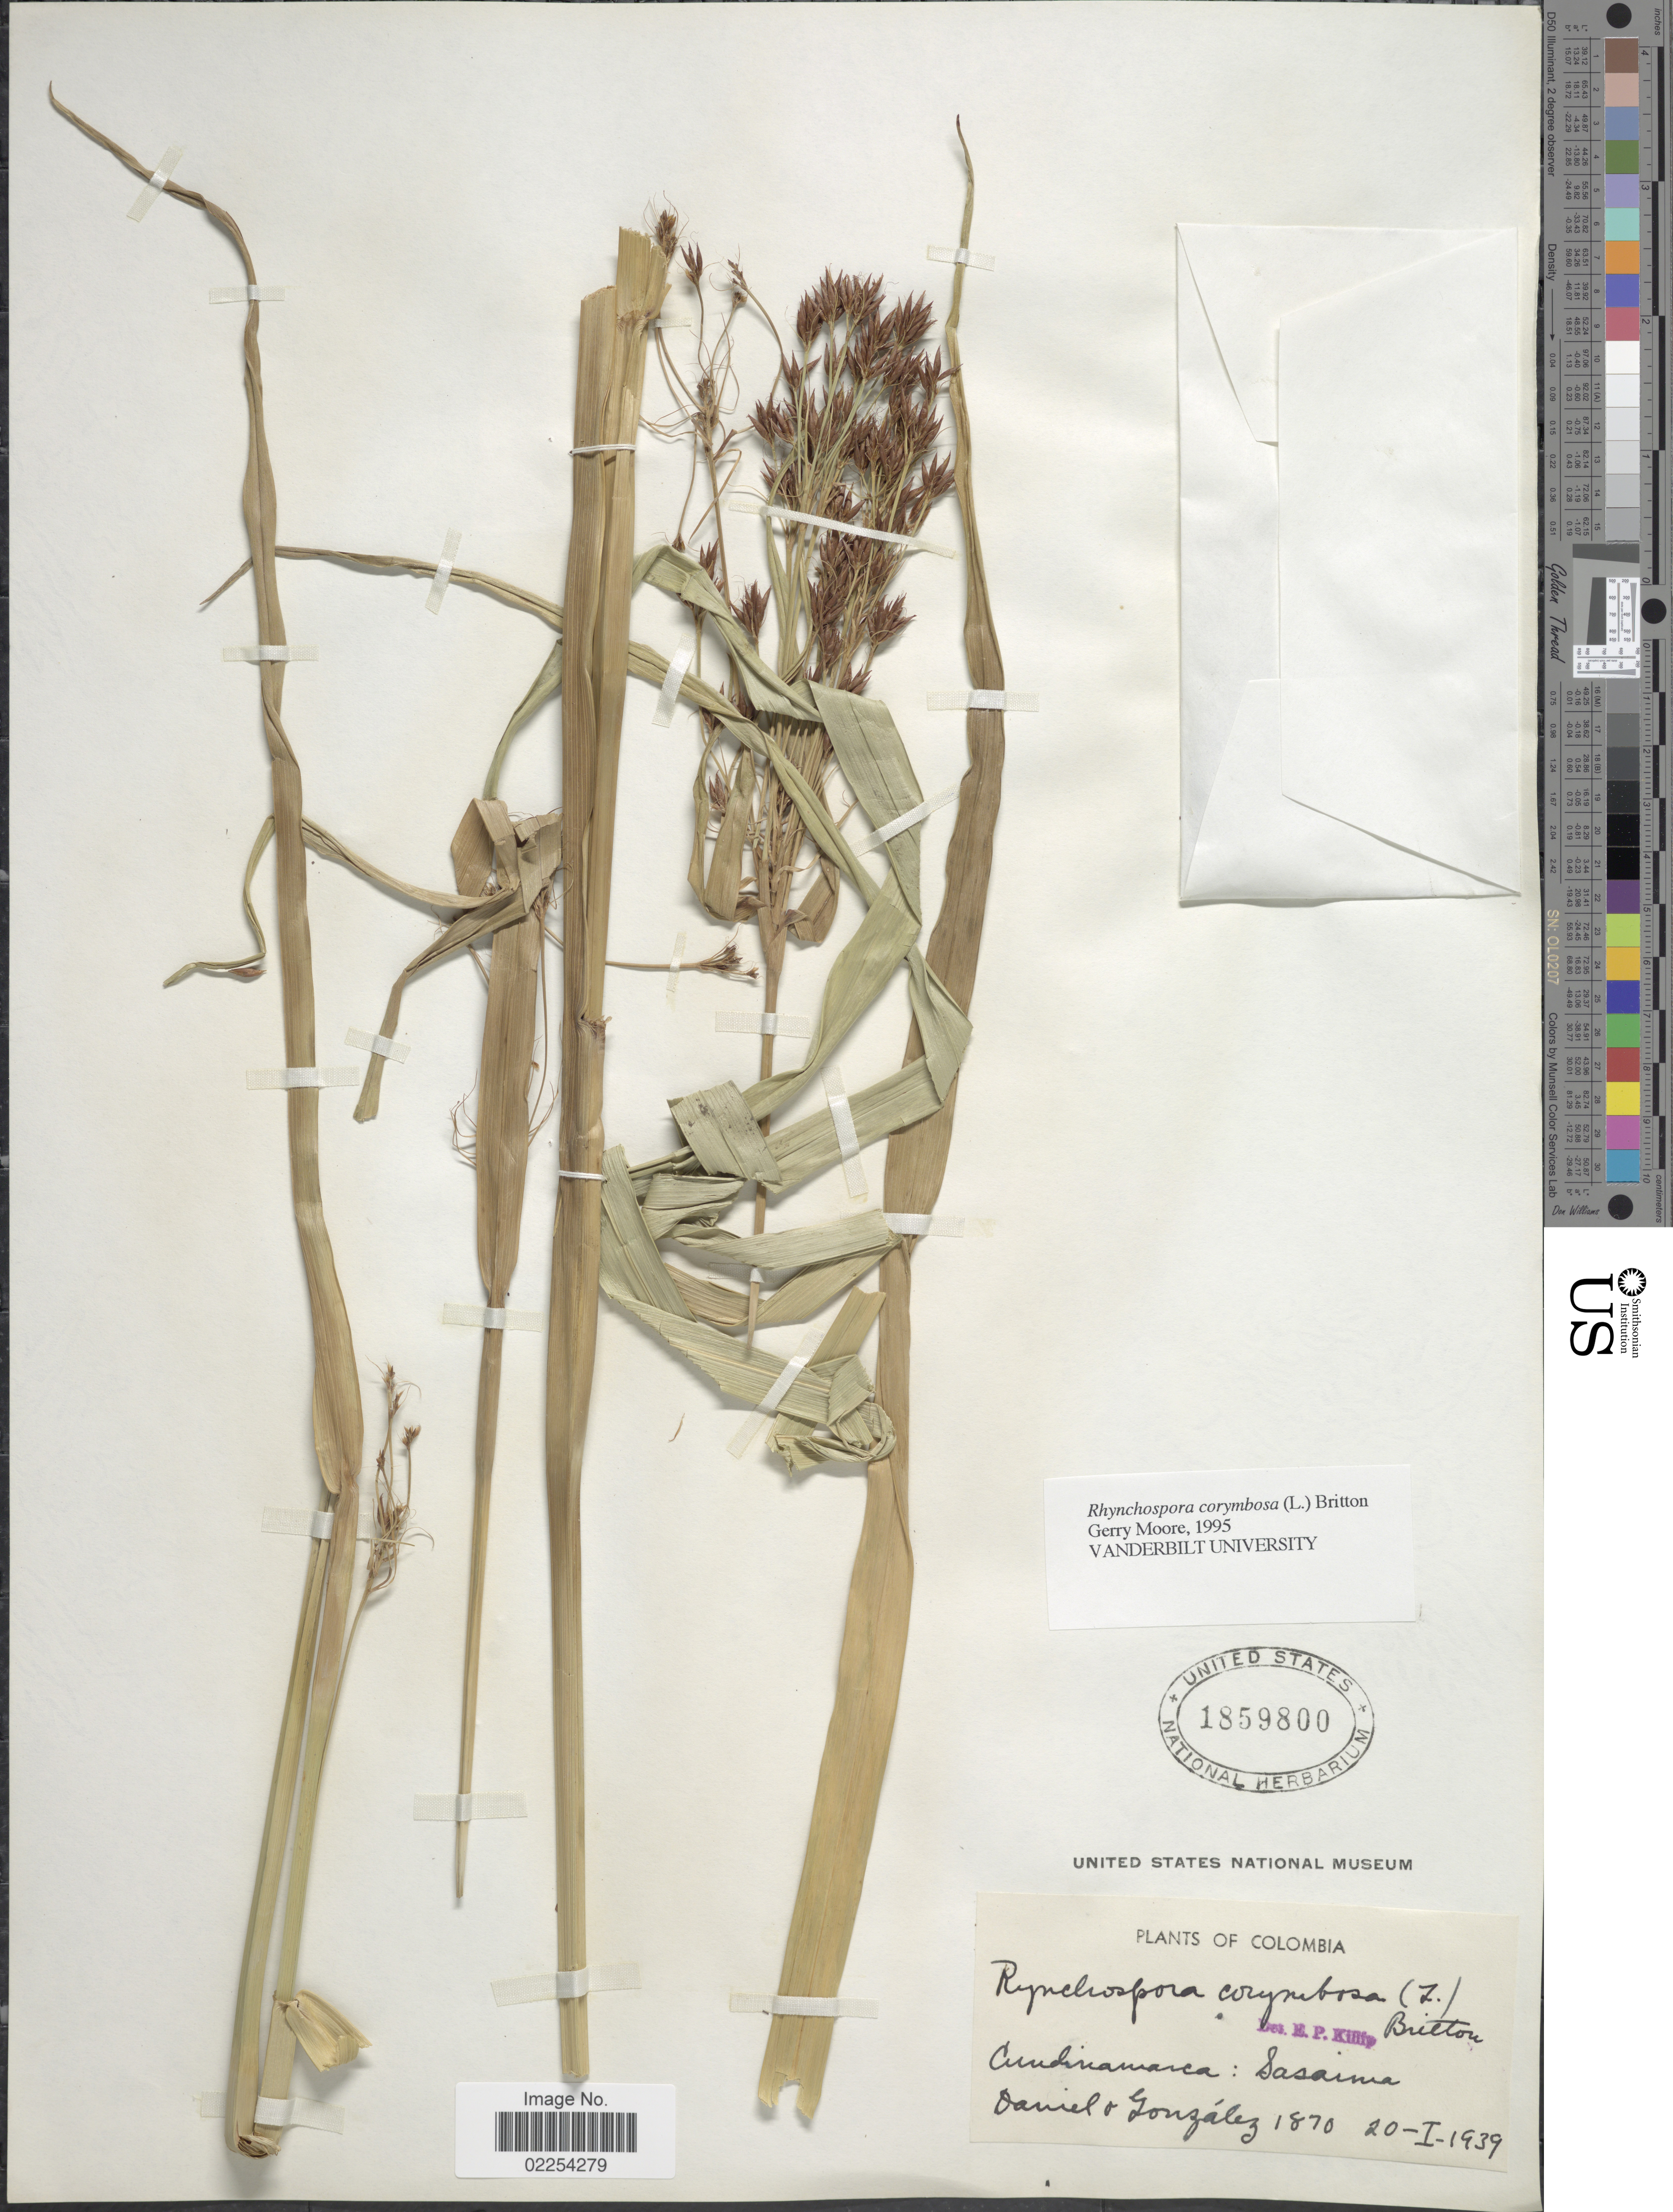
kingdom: Plantae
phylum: Tracheophyta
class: Liliopsida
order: Poales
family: Cyperaceae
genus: Rhynchospora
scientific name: Rhynchospora corymbosa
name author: (L.) Britton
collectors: -. Daniel & Gonzáles, --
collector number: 1870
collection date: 1939-01-20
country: Colombia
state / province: Cundinamarca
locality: Cundinamarca: Sasaima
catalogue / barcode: US 1859800